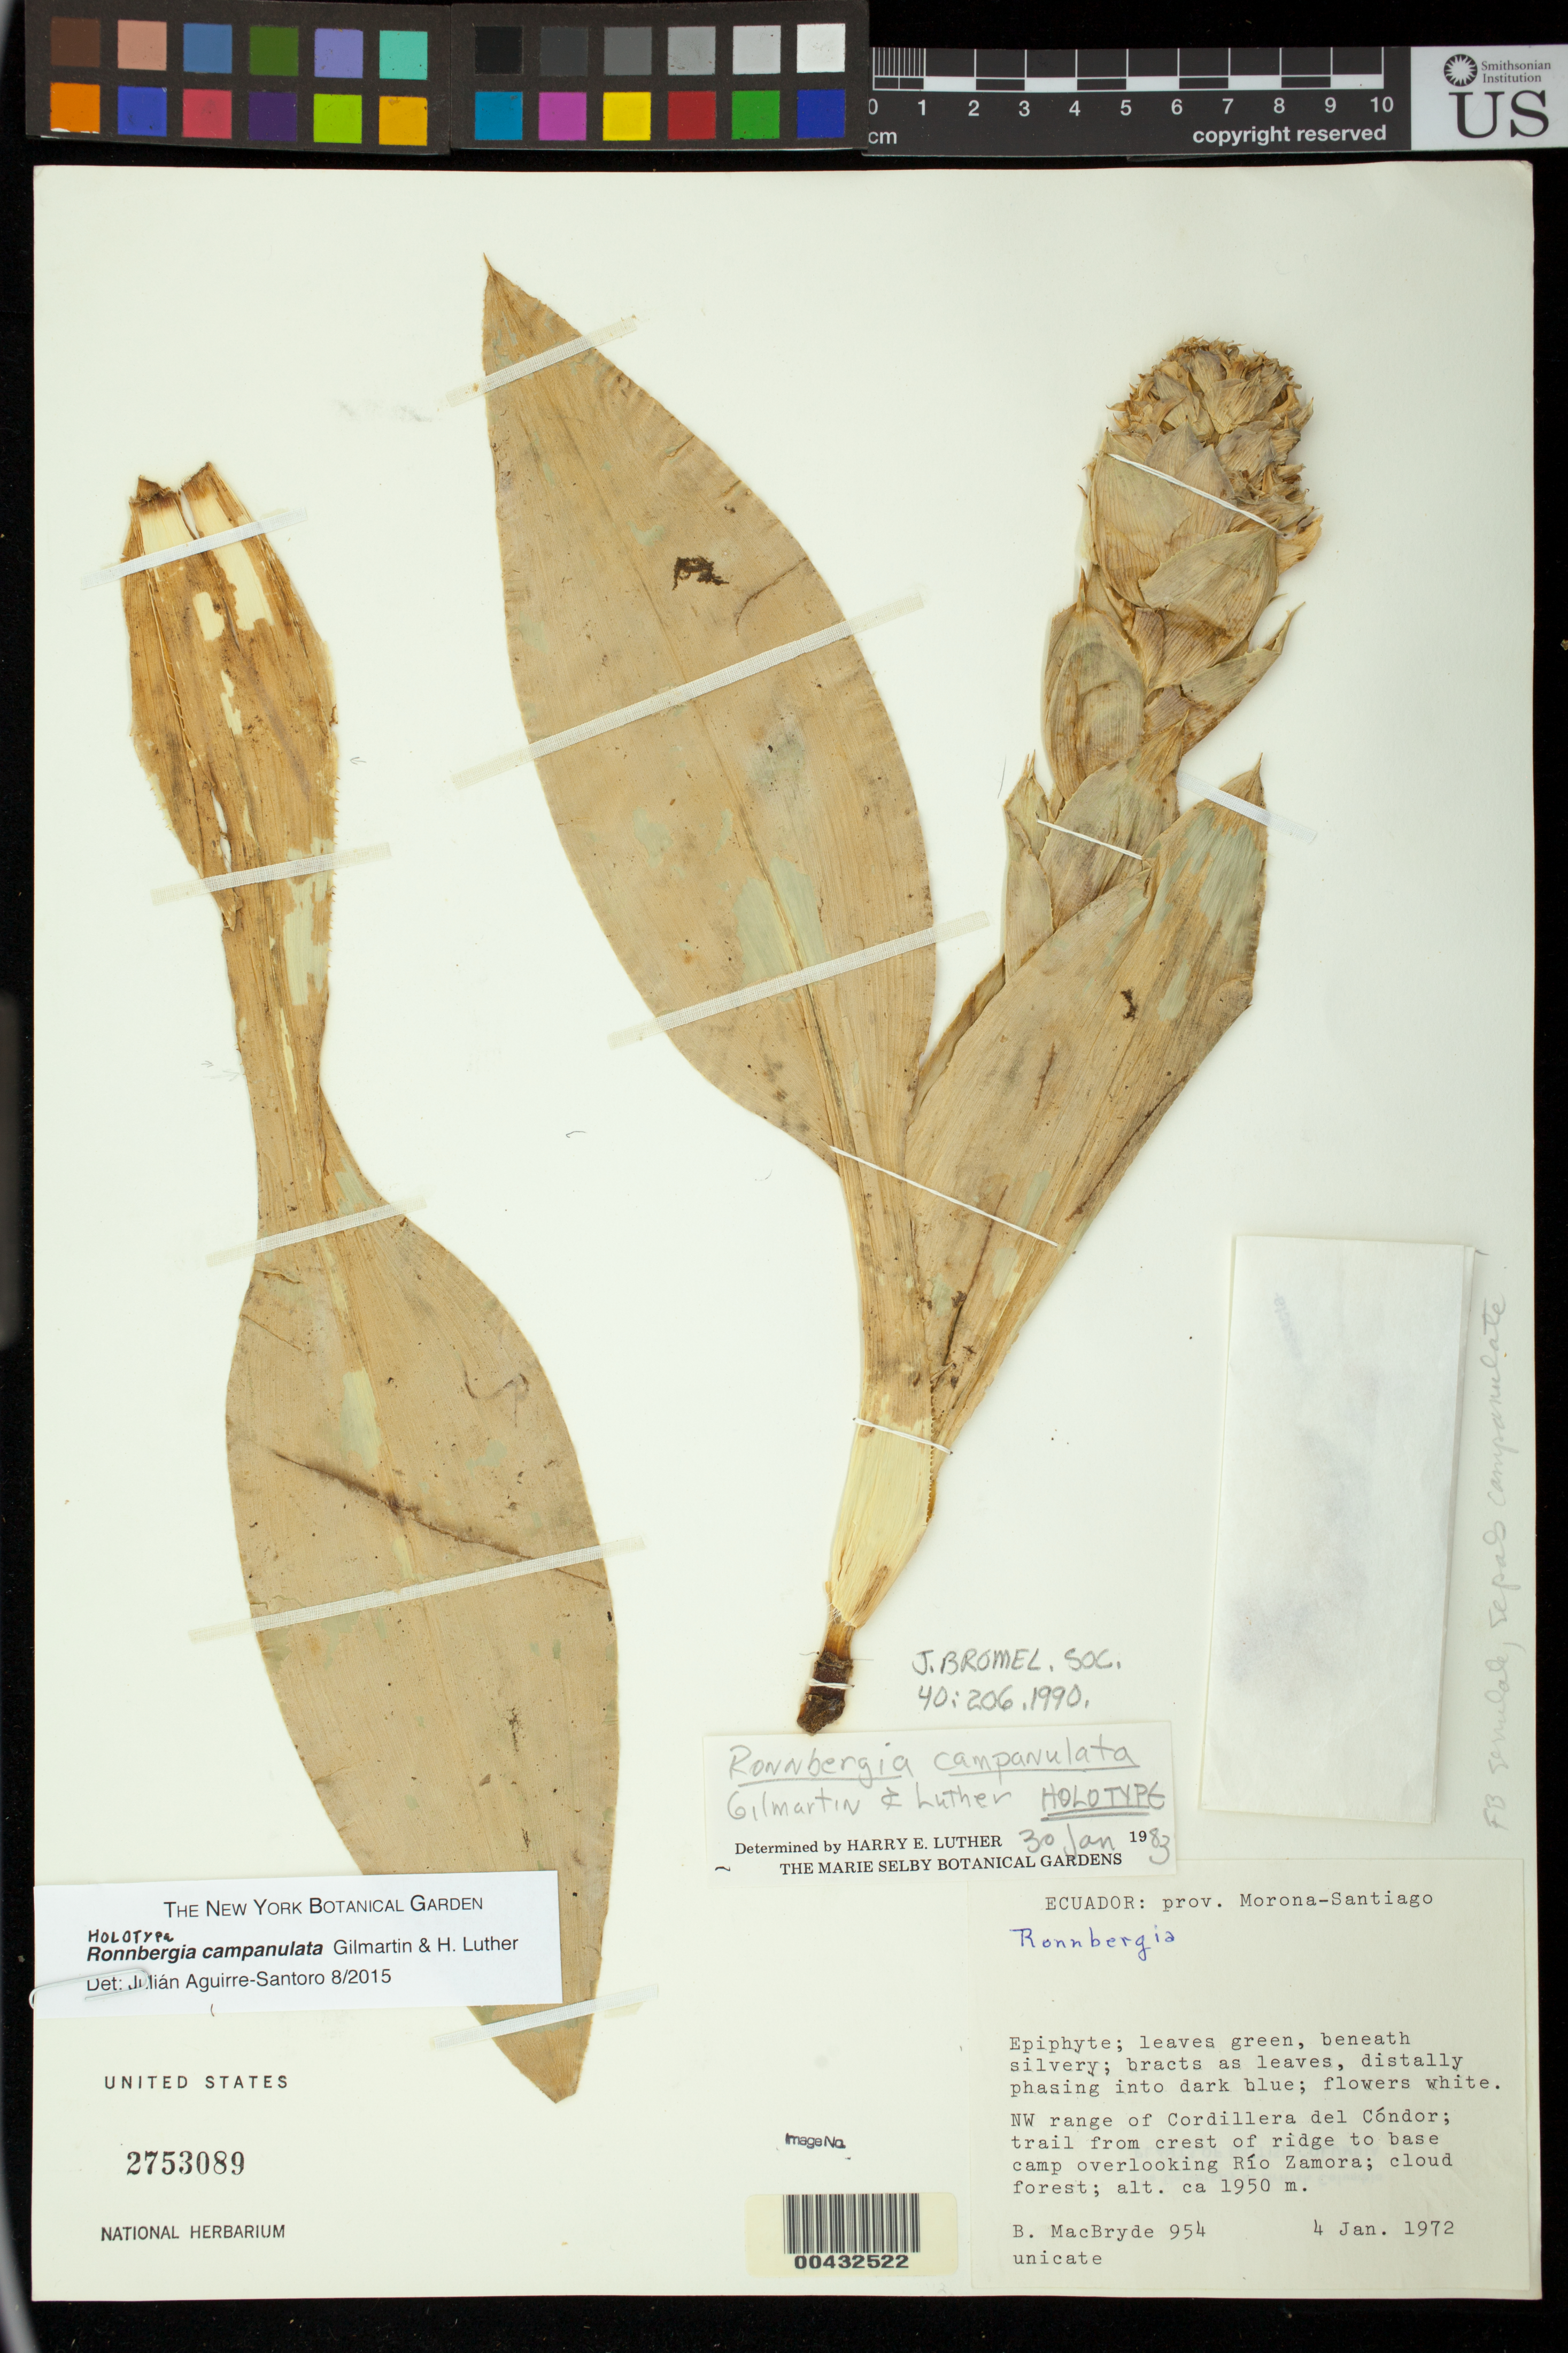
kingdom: Plantae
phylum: Tracheophyta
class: Liliopsida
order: Poales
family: Bromeliaceae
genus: Ronnbergia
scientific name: Ronnbergia campanulata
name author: Gilmartin & H. Luther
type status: Holotype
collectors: B. MacBryde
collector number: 954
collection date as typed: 04 Jan 1972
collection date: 1972-01-04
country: Ecuador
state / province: Morona-Santiago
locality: NW range of Cordillera del Condor, Trail from crest of ridge to base camp overlooking Rio Zamora.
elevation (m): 1950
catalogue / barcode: US 2753089